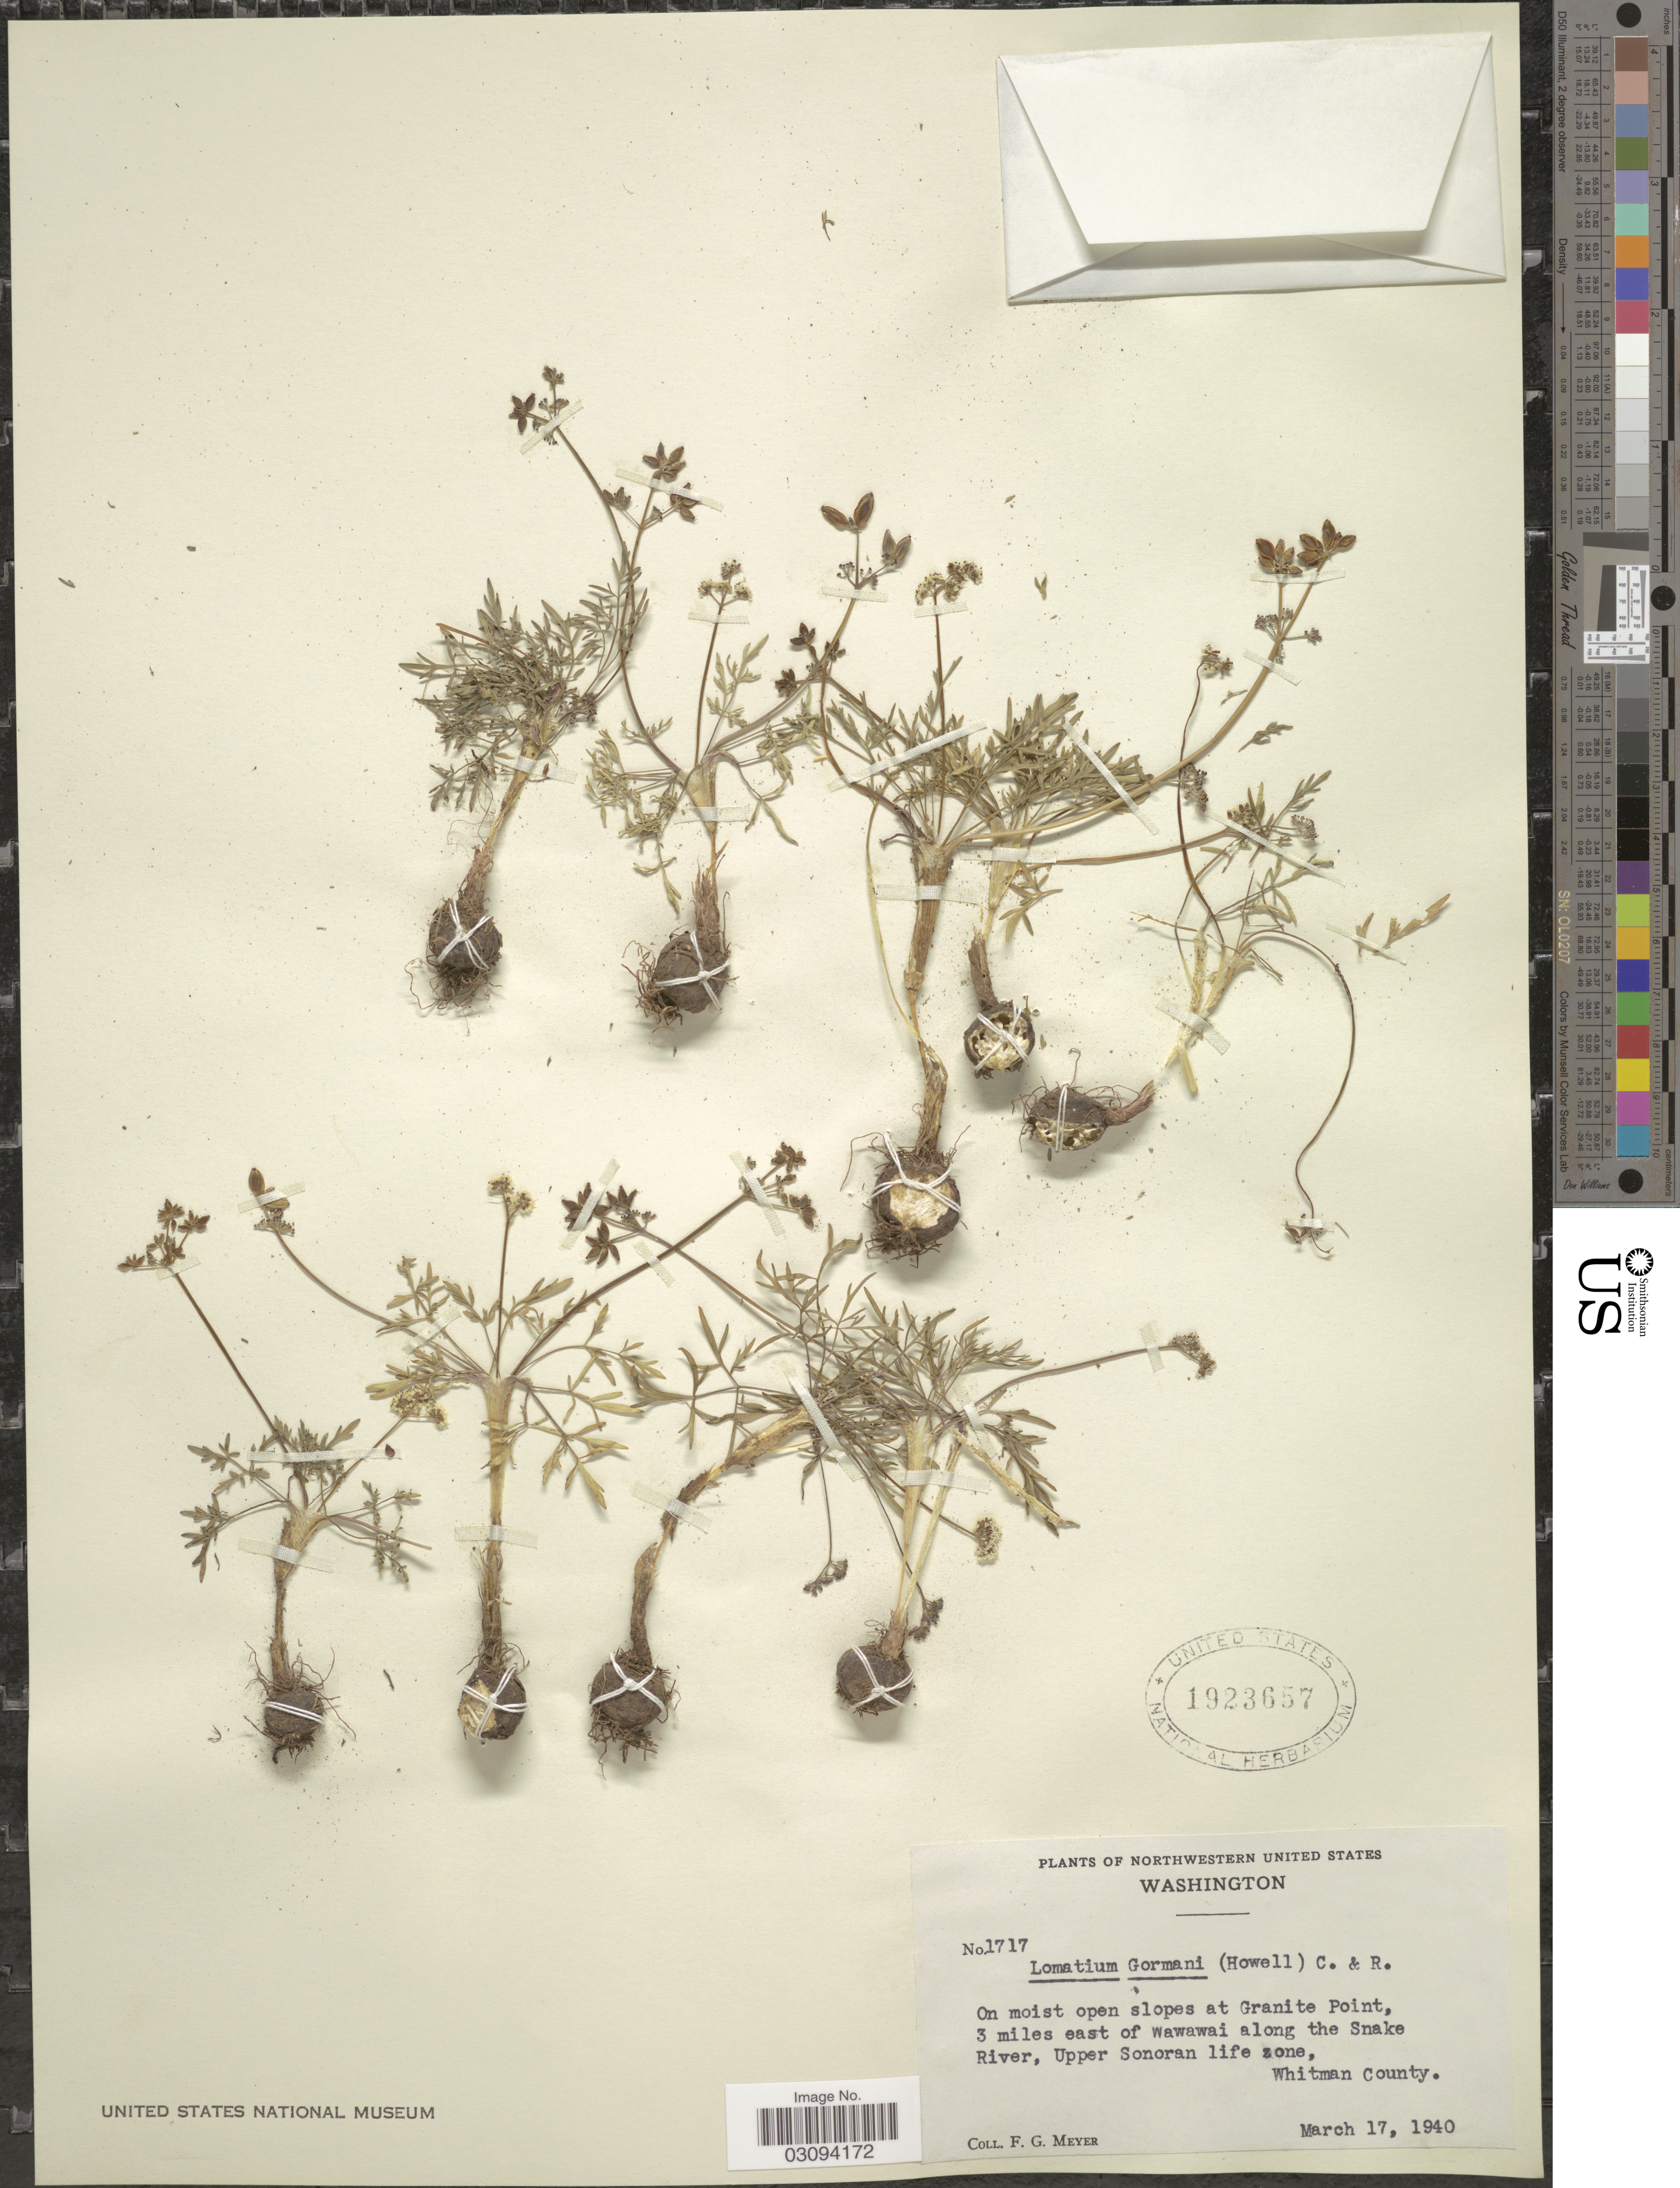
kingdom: Plantae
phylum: Tracheophyta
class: Magnoliopsida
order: Apiales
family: Apiaceae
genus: Lomatium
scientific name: Lomatium gormanii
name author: (Howell) J.M. Coult. & Rose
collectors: F. G. Meyer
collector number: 1717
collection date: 1940-03-17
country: United States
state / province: Washington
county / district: Whitman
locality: Northwestern United States. Open slopes at Granite Point, 3 miles east of Wawawai along the Snake River, Upper Sonoran life zone, Whitman County.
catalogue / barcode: US 1923657